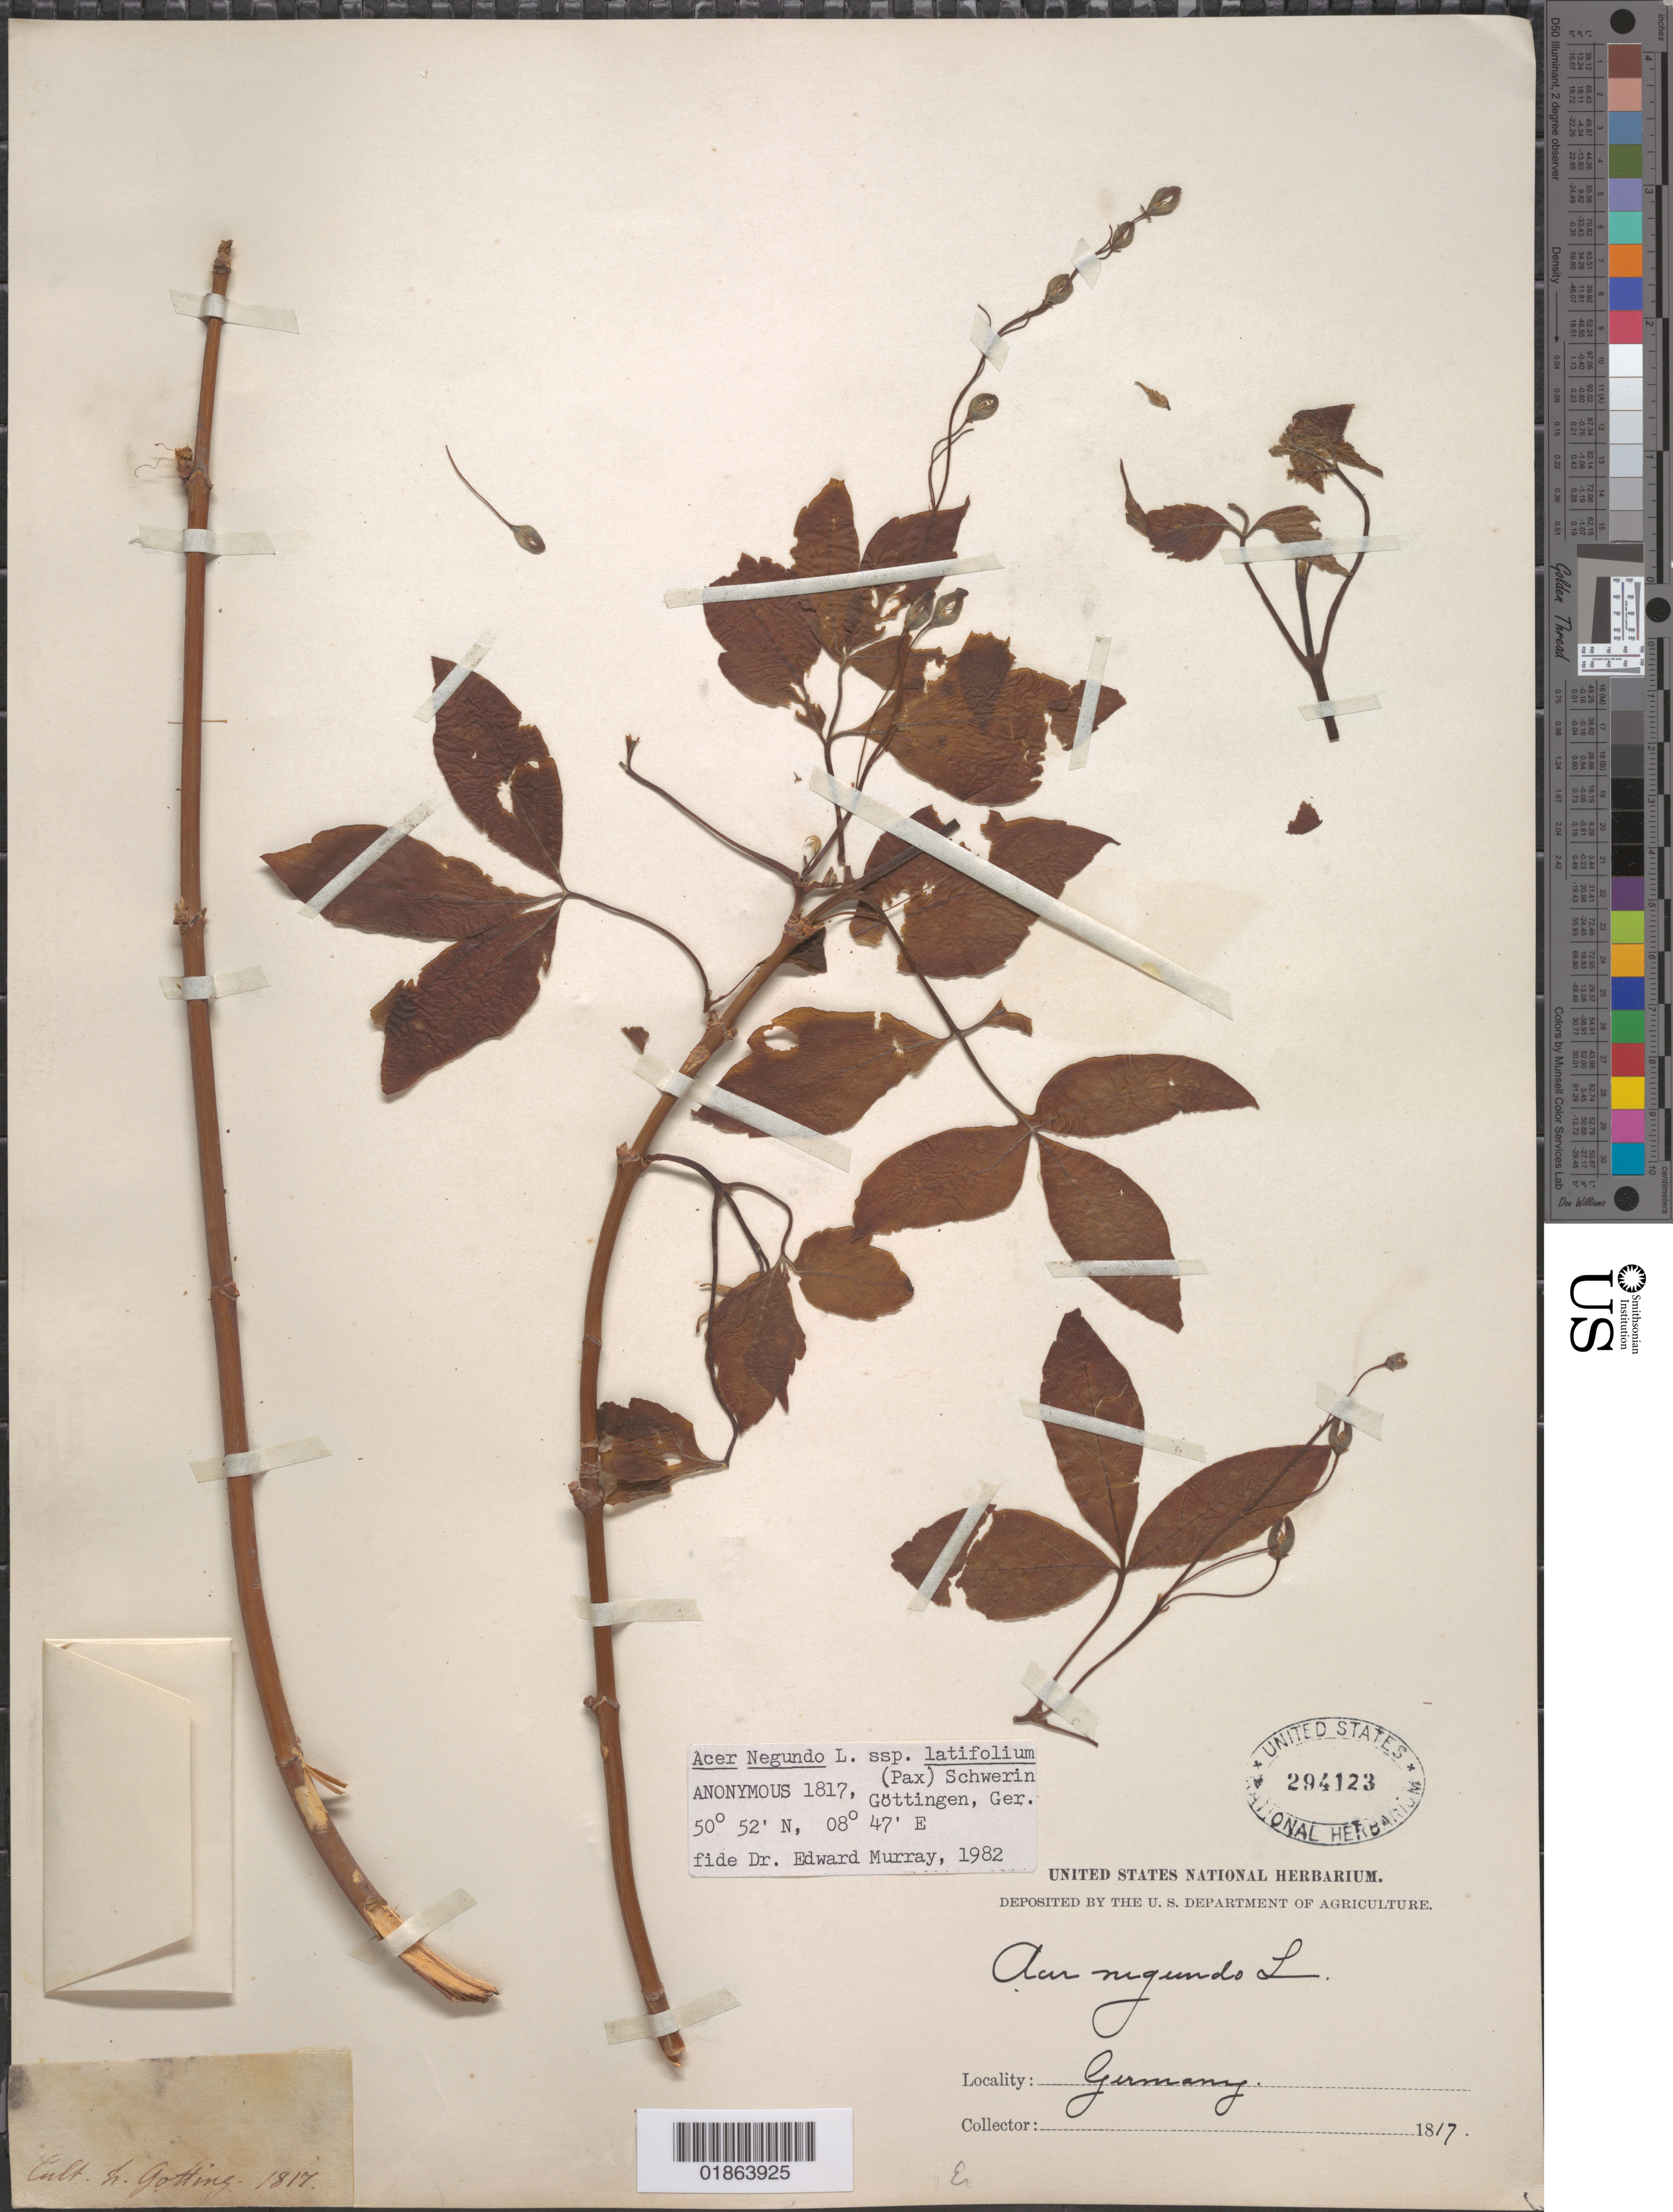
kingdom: Plantae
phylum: Tracheophyta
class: Magnoliopsida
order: Sapindales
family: Sapindaceae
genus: Acer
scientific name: Acer negundo subsp. latifolium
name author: (Pax) Schwer.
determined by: Murray, Edward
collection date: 1817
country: Germany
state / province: Niedersachsen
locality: Göttingen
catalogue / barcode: US 294123